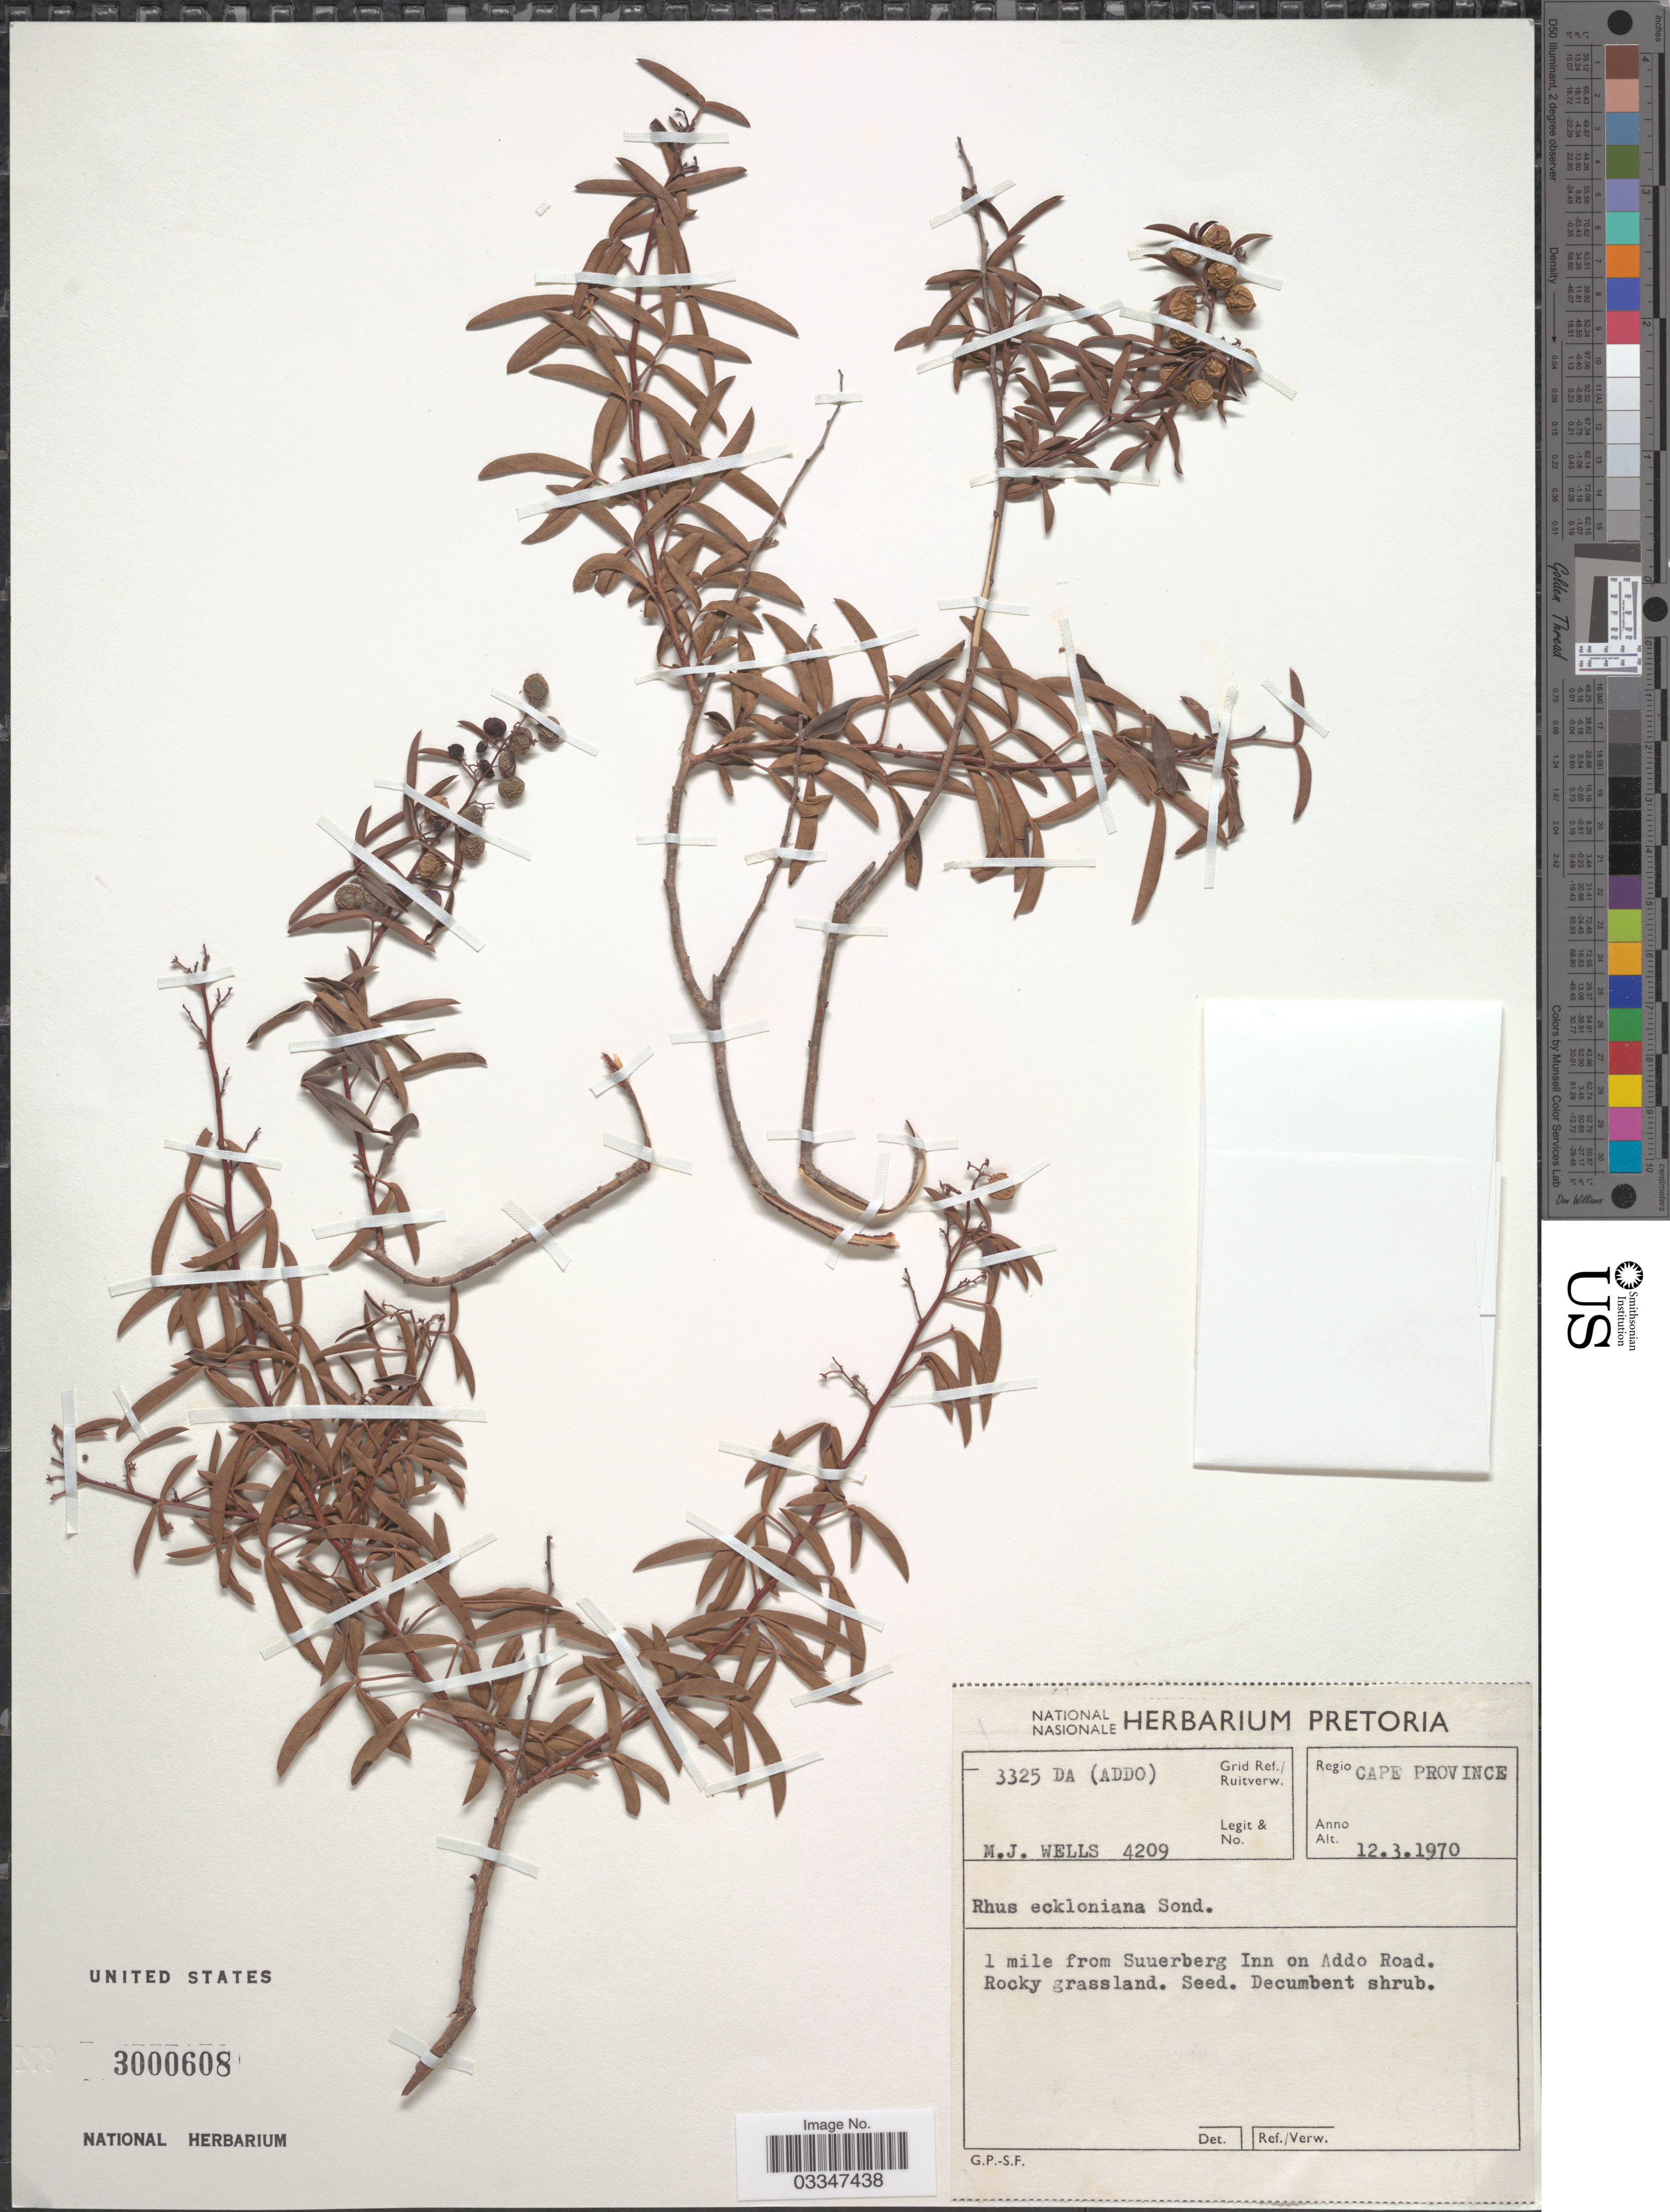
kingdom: Plantae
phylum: Tracheophyta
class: Magnoliopsida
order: Sapindales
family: Anacardiaceae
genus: Rhus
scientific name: Rhus eckloniana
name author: Sond.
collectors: M. Wells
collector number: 4209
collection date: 1970-03-12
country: South Africa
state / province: Eastern Cape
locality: Regio Cape Province. 1 mile from Suuerberg Inn on Addo Road.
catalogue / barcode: US 3000608